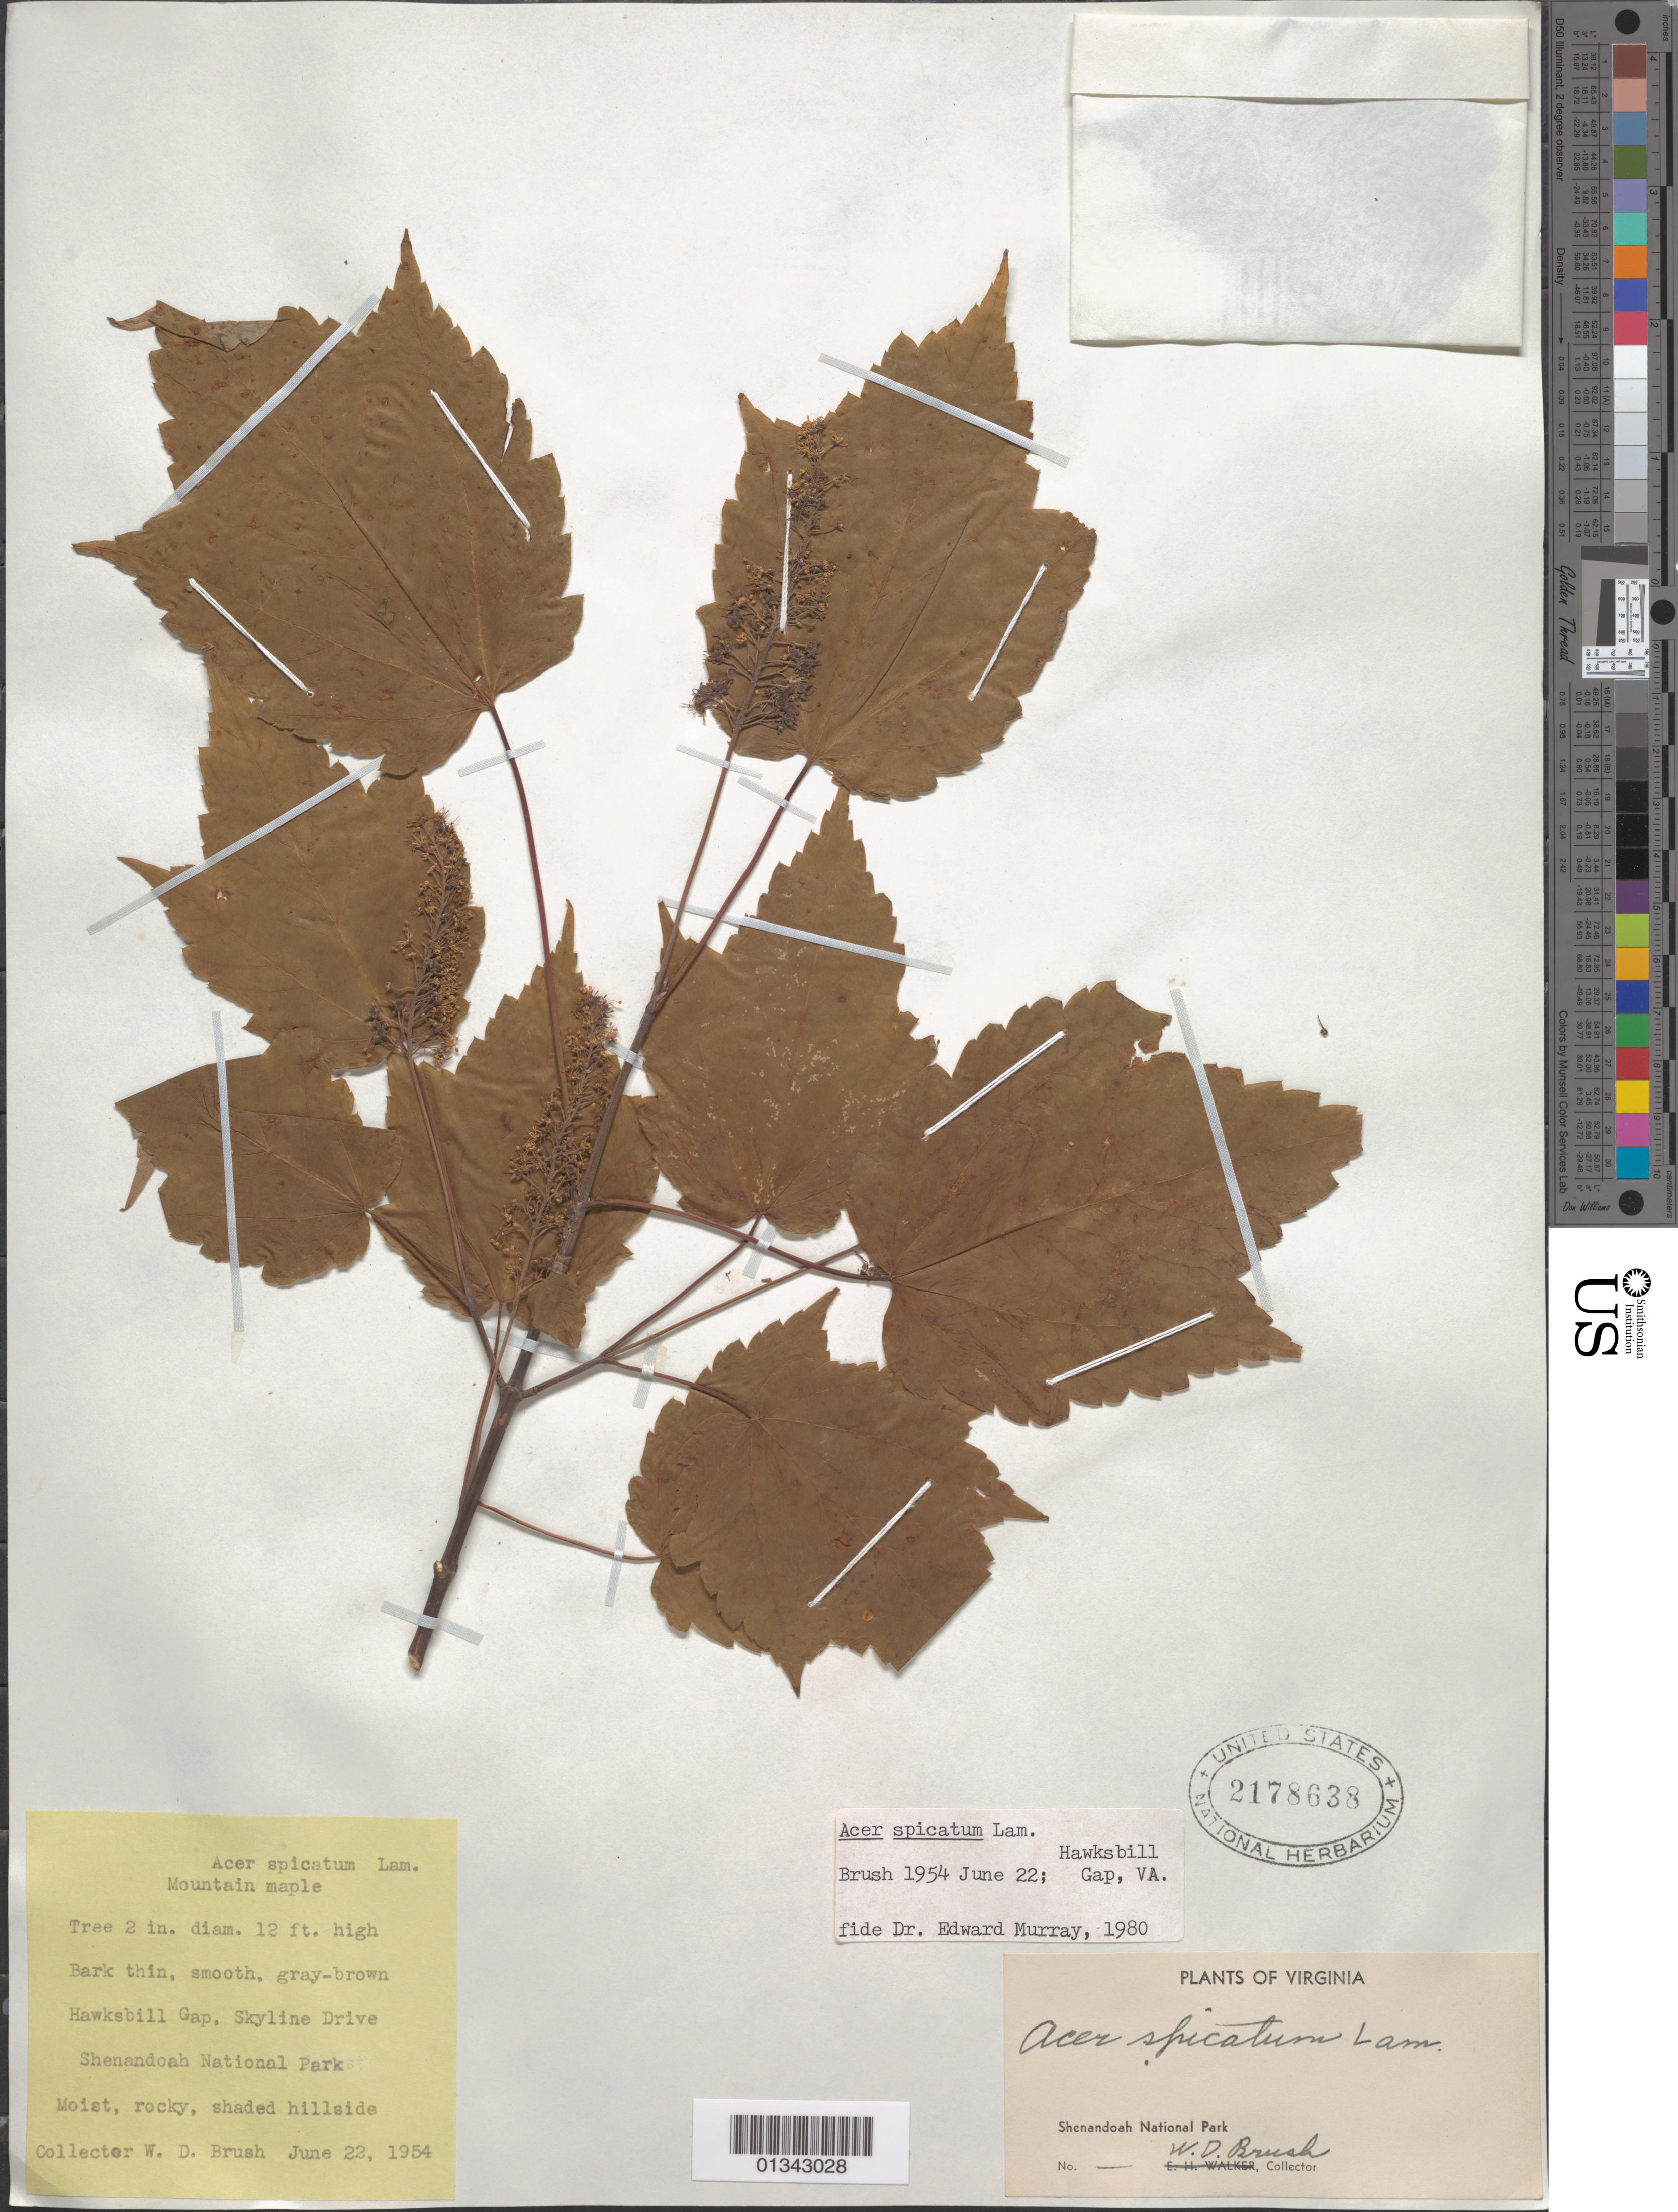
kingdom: Plantae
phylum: Tracheophyta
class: Magnoliopsida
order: Sapindales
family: Sapindaceae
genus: Acer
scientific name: Acer spicatum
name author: Lam.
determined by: Murray, Edward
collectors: W. Brush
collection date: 1954-06-22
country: United States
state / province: Virginia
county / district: Page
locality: Shenandoah National Park, Hawksbill Gap, Skyline Drive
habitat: Moist, rocky, shaded hillside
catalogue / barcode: US 2178638